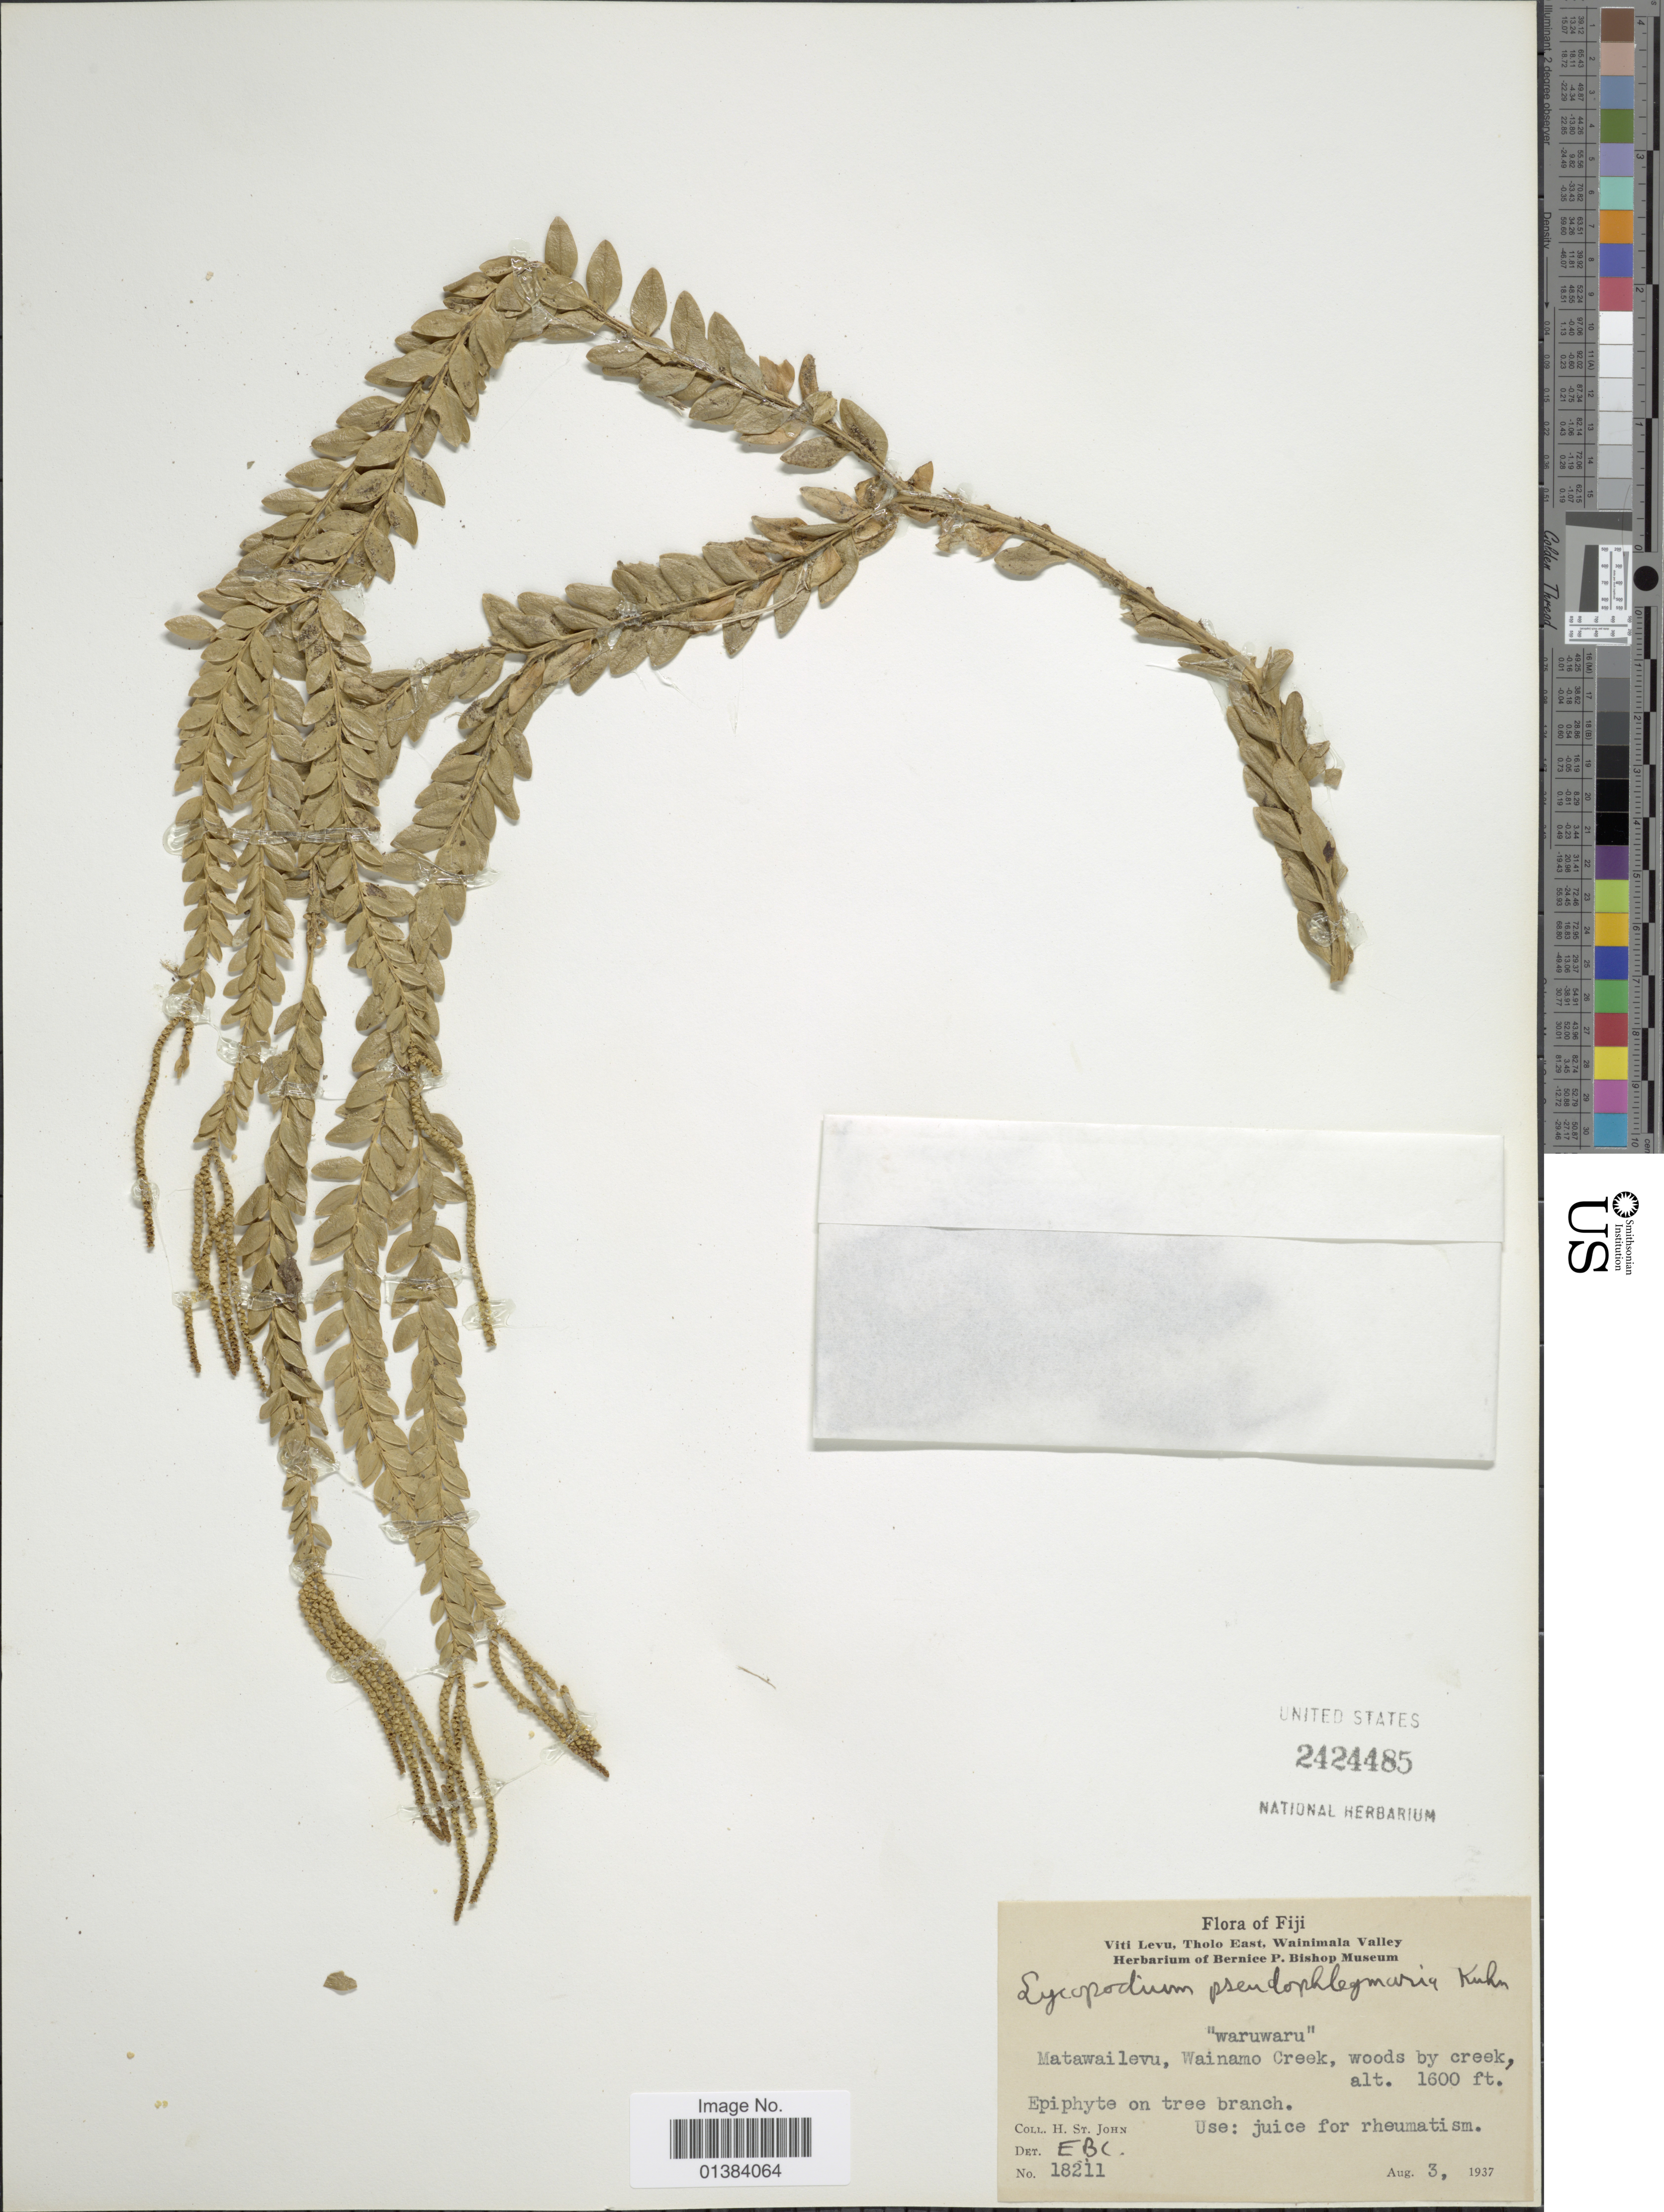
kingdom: Plantae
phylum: Tracheophyta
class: Lycopodiopsida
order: Lycopodiales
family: Lycopodiaceae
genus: Phlegmariurus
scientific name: Phlegmariurus phlegmarioides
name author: (Gaudich.) A. R. Field & Bostock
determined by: Field, A. R.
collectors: H. St. John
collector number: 18211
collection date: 1937-08-03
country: Fiji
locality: Viti Levu, Tholo East, Wainimala Valley. Matawailevu, Wainamo Creek.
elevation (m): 488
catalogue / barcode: US 2424485